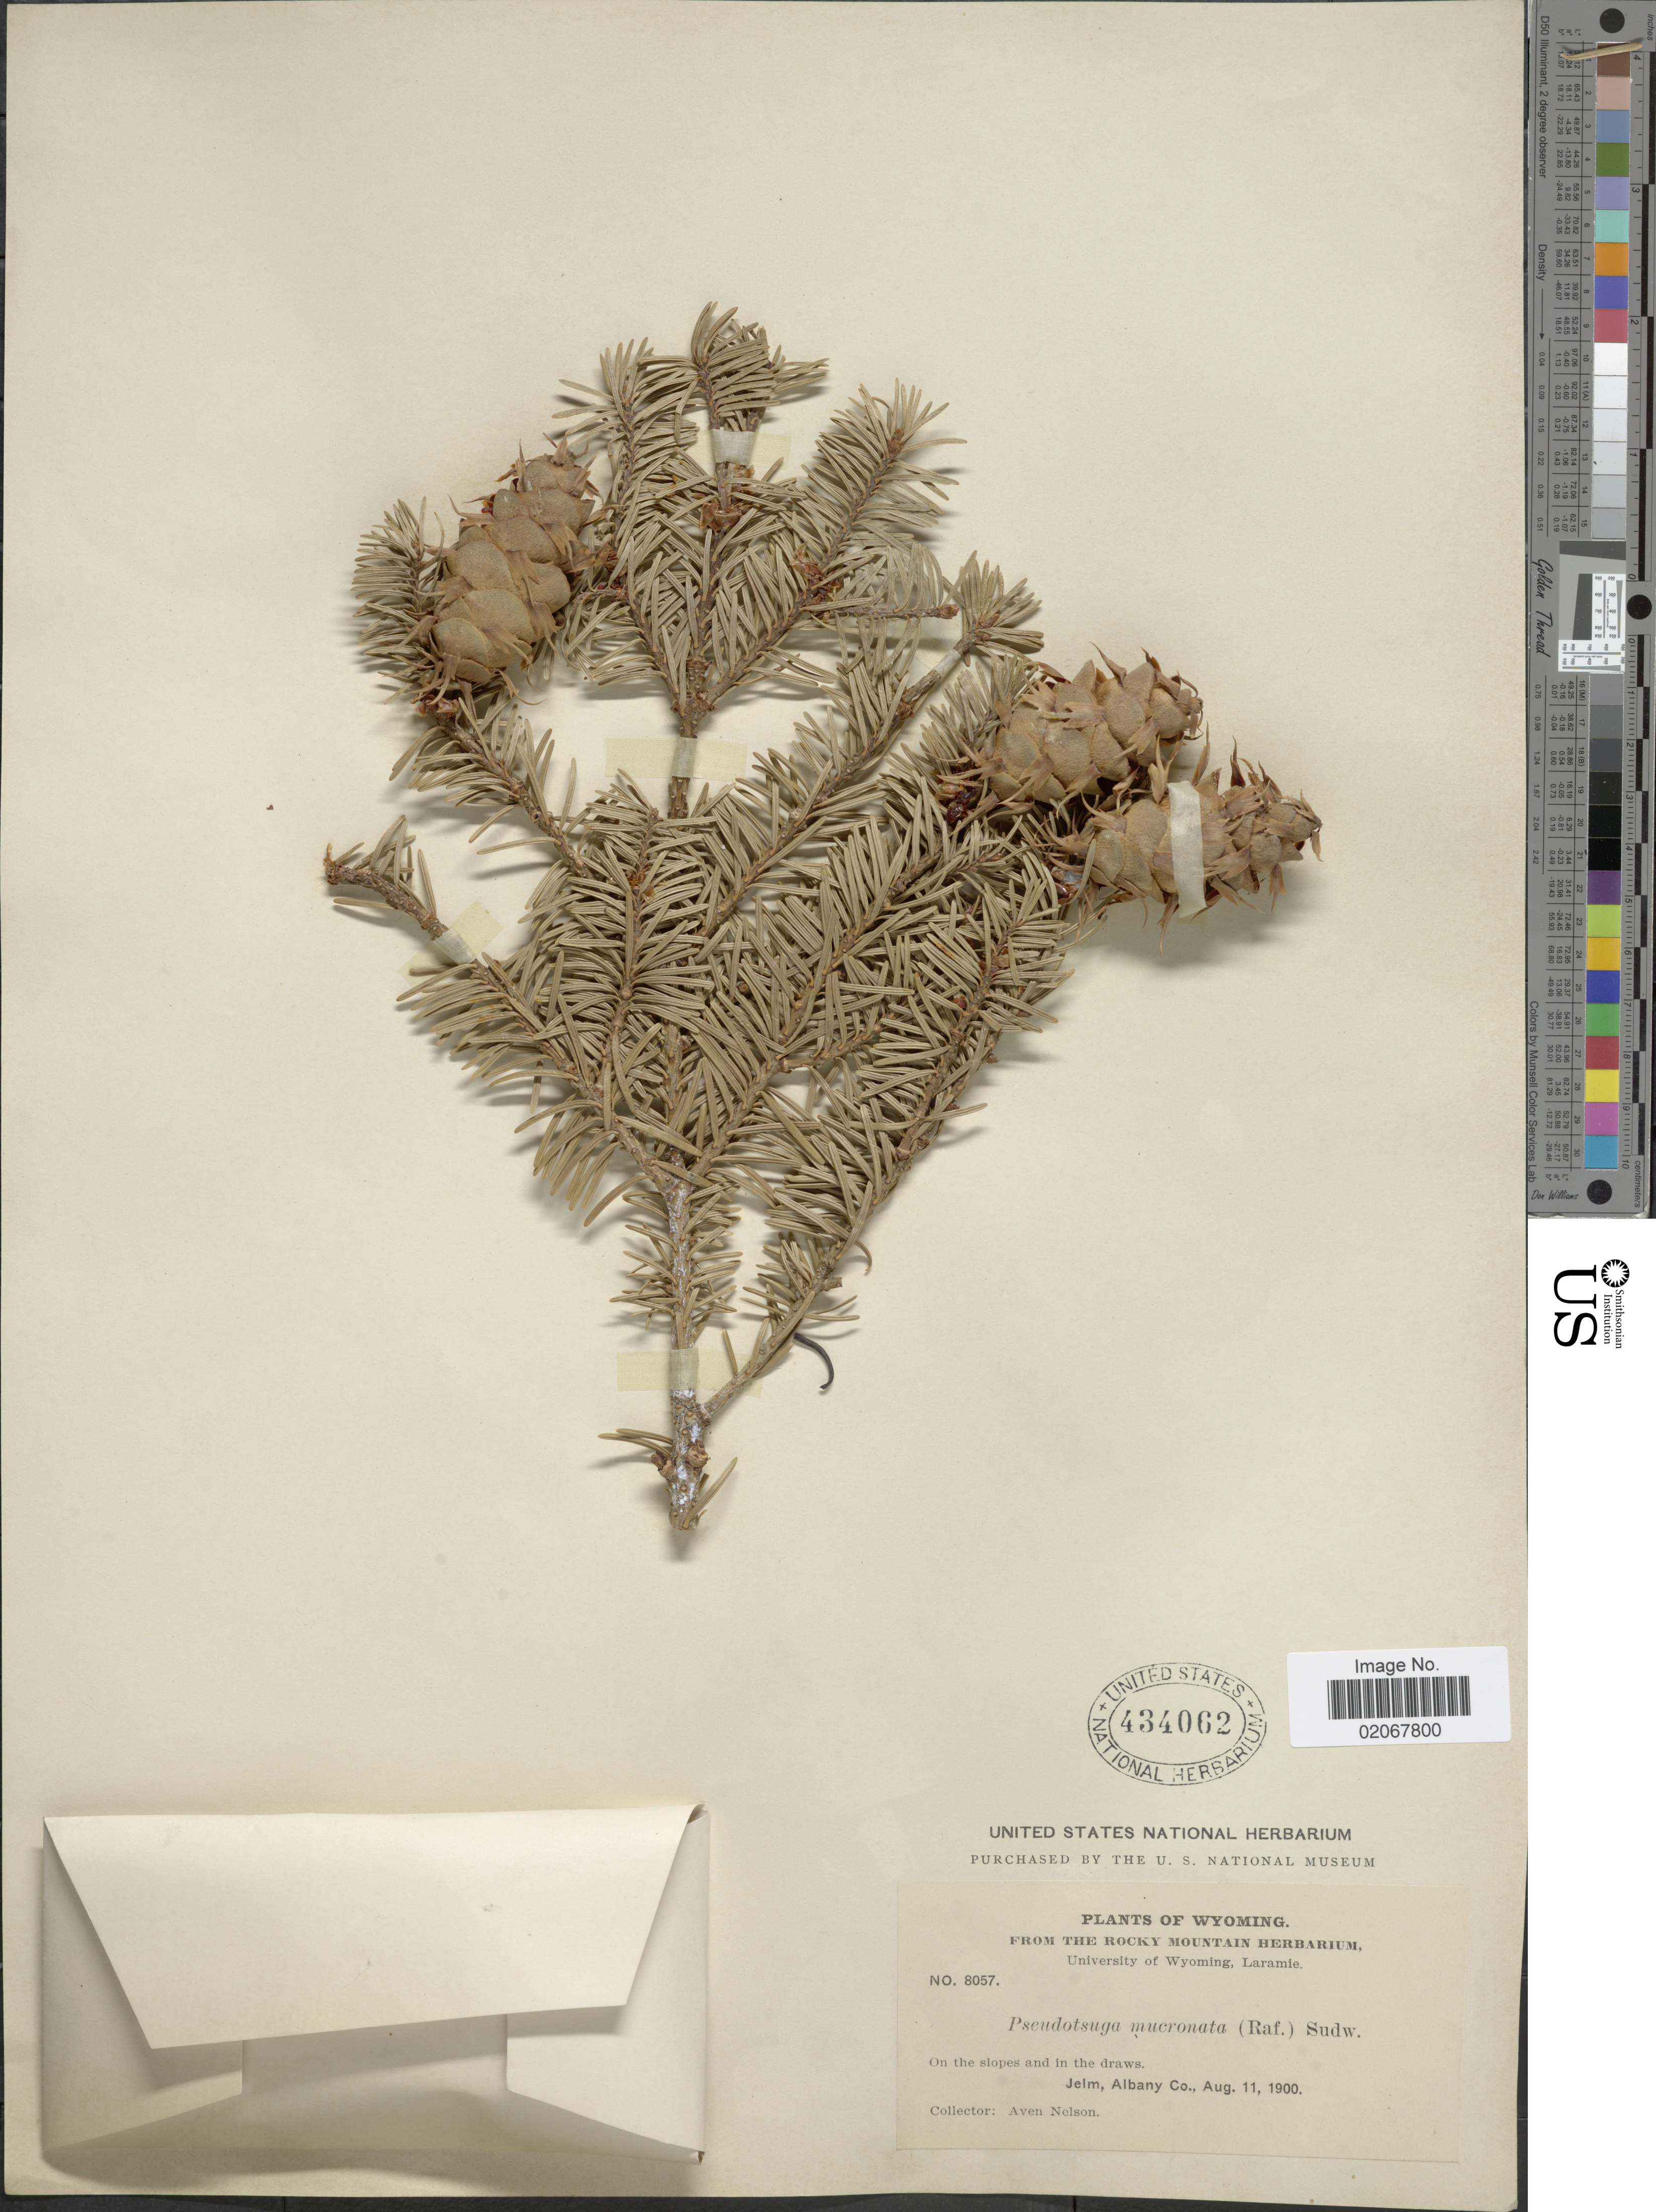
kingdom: Plantae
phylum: Tracheophyta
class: Pinopsida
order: Pinales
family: Pinaceae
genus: Pseudotsuga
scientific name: Pseudotsuga menziesii var. glauca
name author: (Beissn.) Franco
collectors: A. Nelson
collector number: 8057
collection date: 1900-08-11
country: United States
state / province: Wyoming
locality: On the slopes and in the draws. Jelm, Albany Co.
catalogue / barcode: US 434062